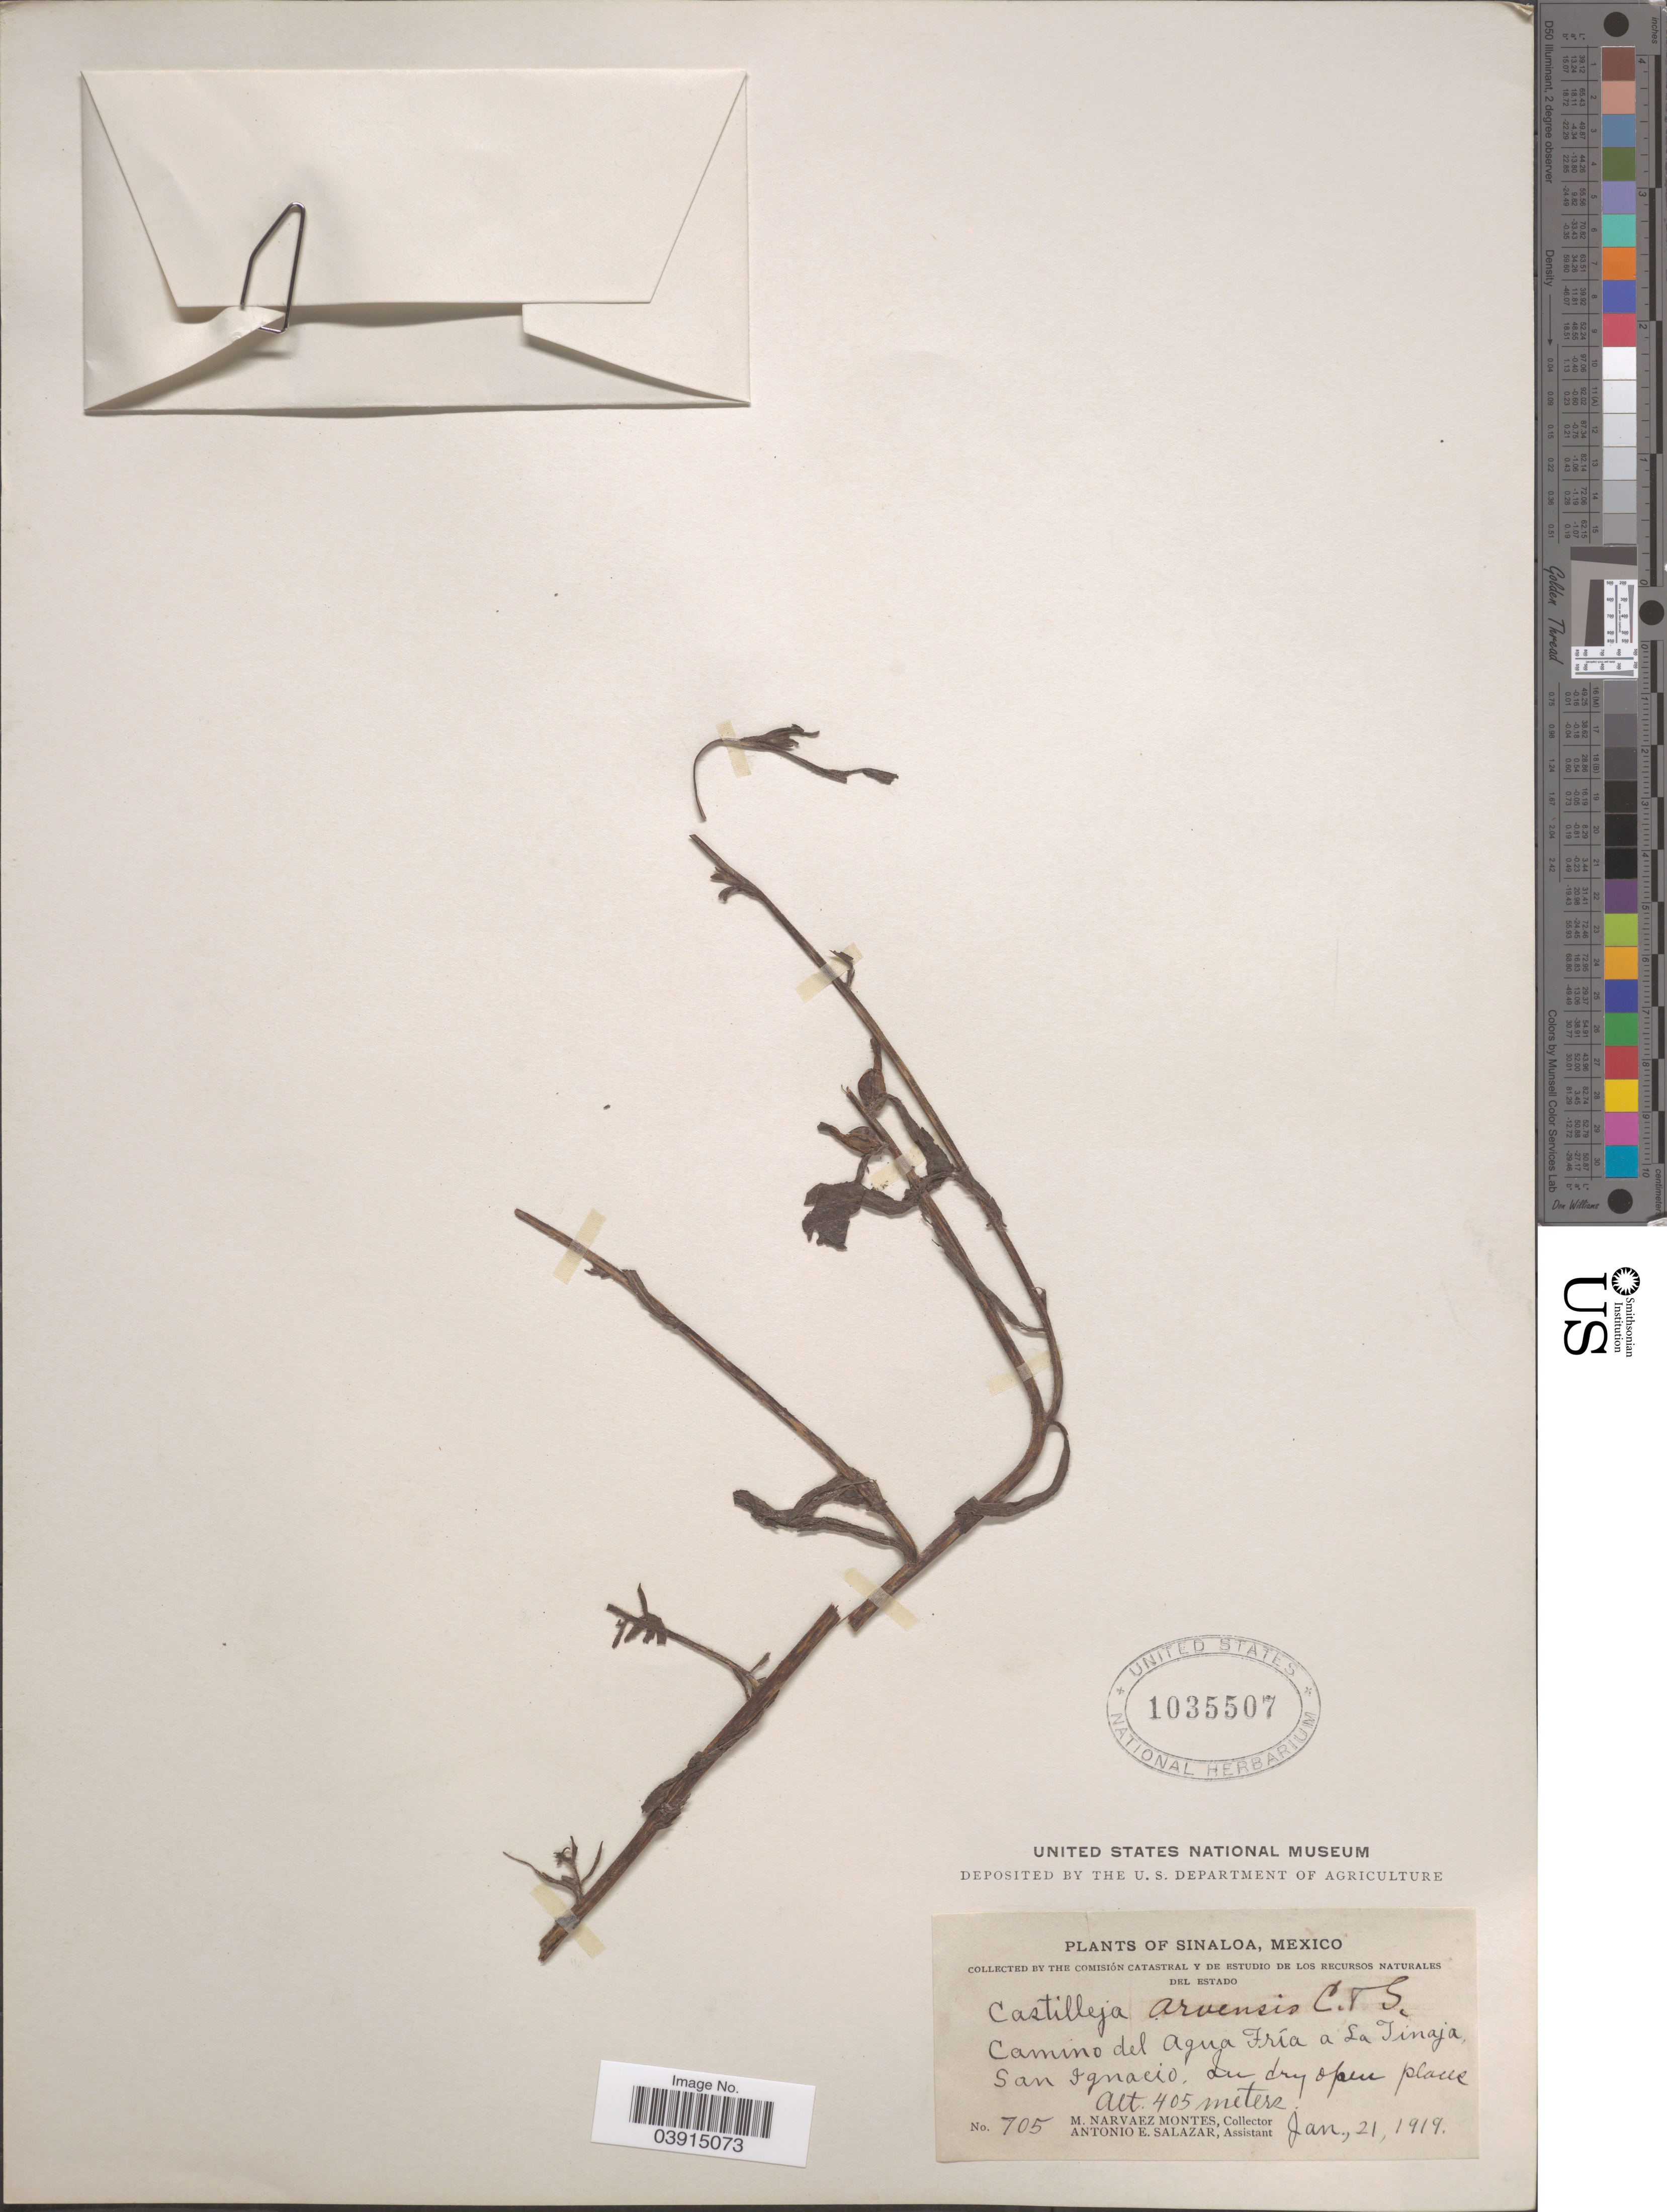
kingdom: Plantae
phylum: Tracheophyta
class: Magnoliopsida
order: Lamiales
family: Orobanchaceae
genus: Castilleja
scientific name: Castilleja arvensis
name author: Schltdl. & Cham.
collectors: M. Narvaez-Montes & A. E. Salazar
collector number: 705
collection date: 1919-01-21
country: Mexico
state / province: Sinaloa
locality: Camino del Agua Fría a La Tinaja, San Ignacio.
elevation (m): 405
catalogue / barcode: US 1035507